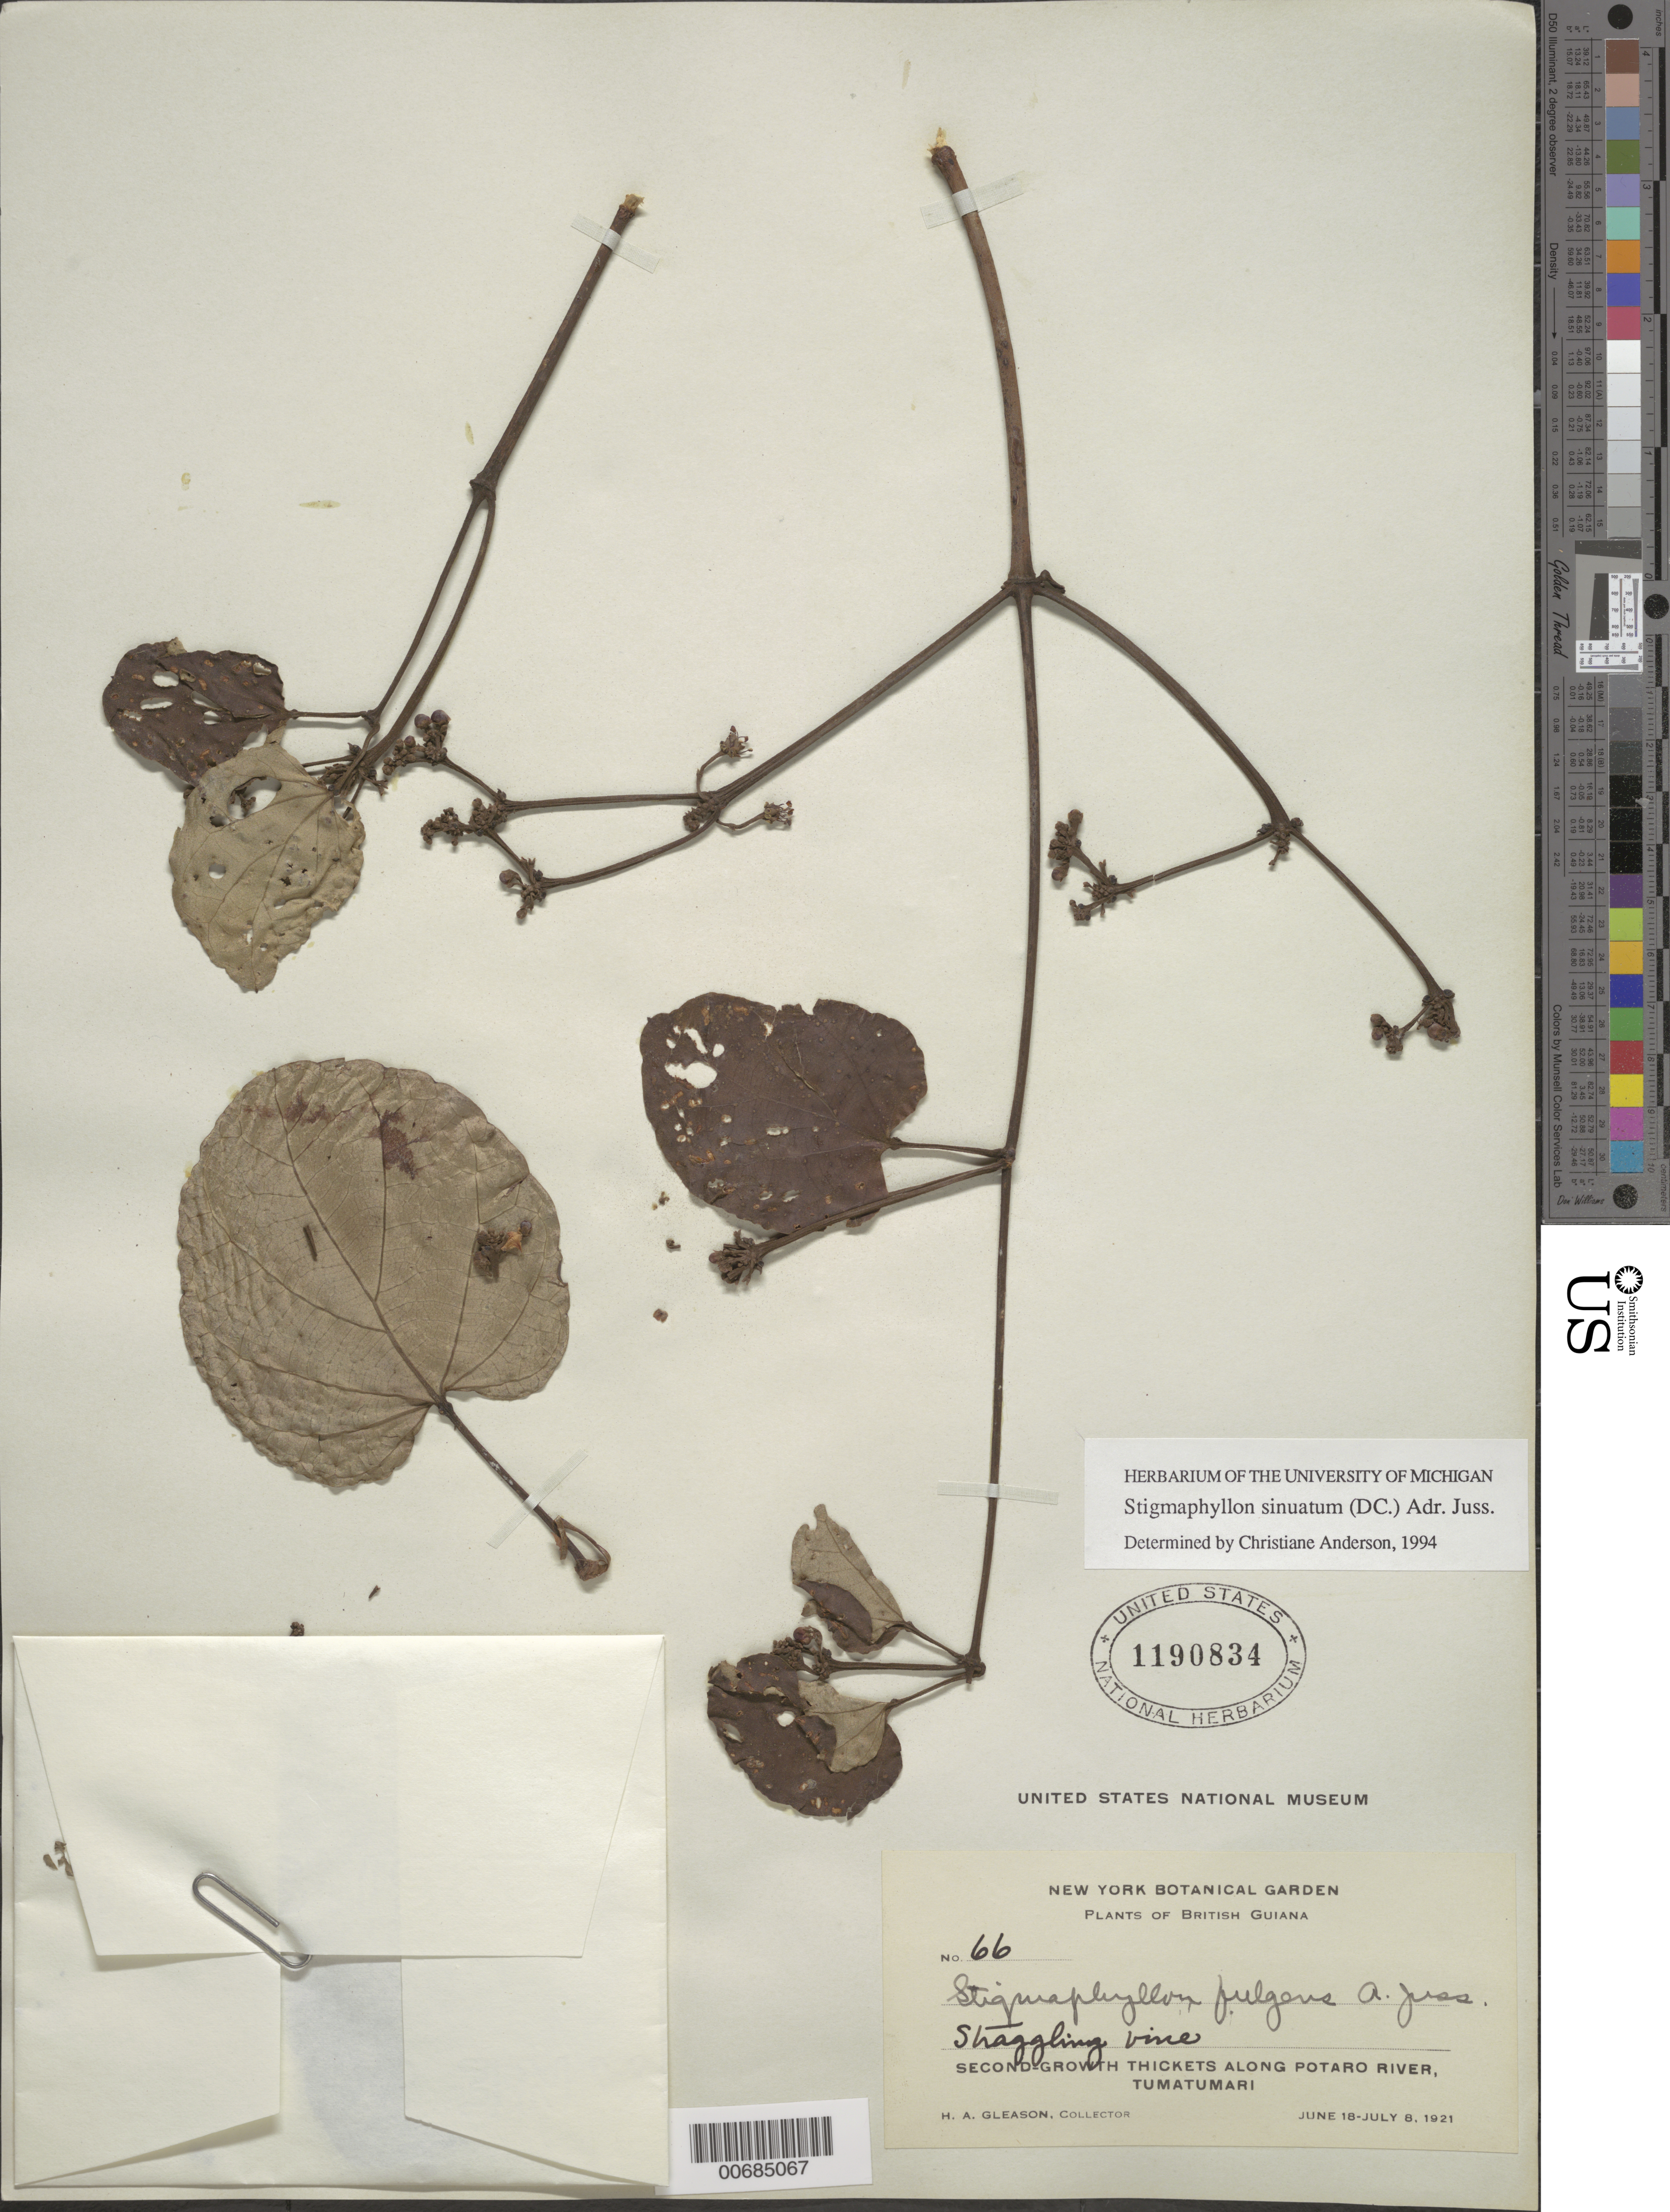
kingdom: Plantae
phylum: Tracheophyta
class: Magnoliopsida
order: Malpighiales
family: Malpighiaceae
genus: Stigmaphyllon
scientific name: Stigmaphyllon sinuatum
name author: (DC.) A. Juss.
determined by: Anderson, C.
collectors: H. A. Gleason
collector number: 66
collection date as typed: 18-Jun-21 to 8-Jul-21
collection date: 1921-06-18/1921-07-08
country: Guyana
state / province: Potaro-Siparuni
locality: Tumatumari Village, Potaro R.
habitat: Second-growth thickets along Potaro River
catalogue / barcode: US 1190834